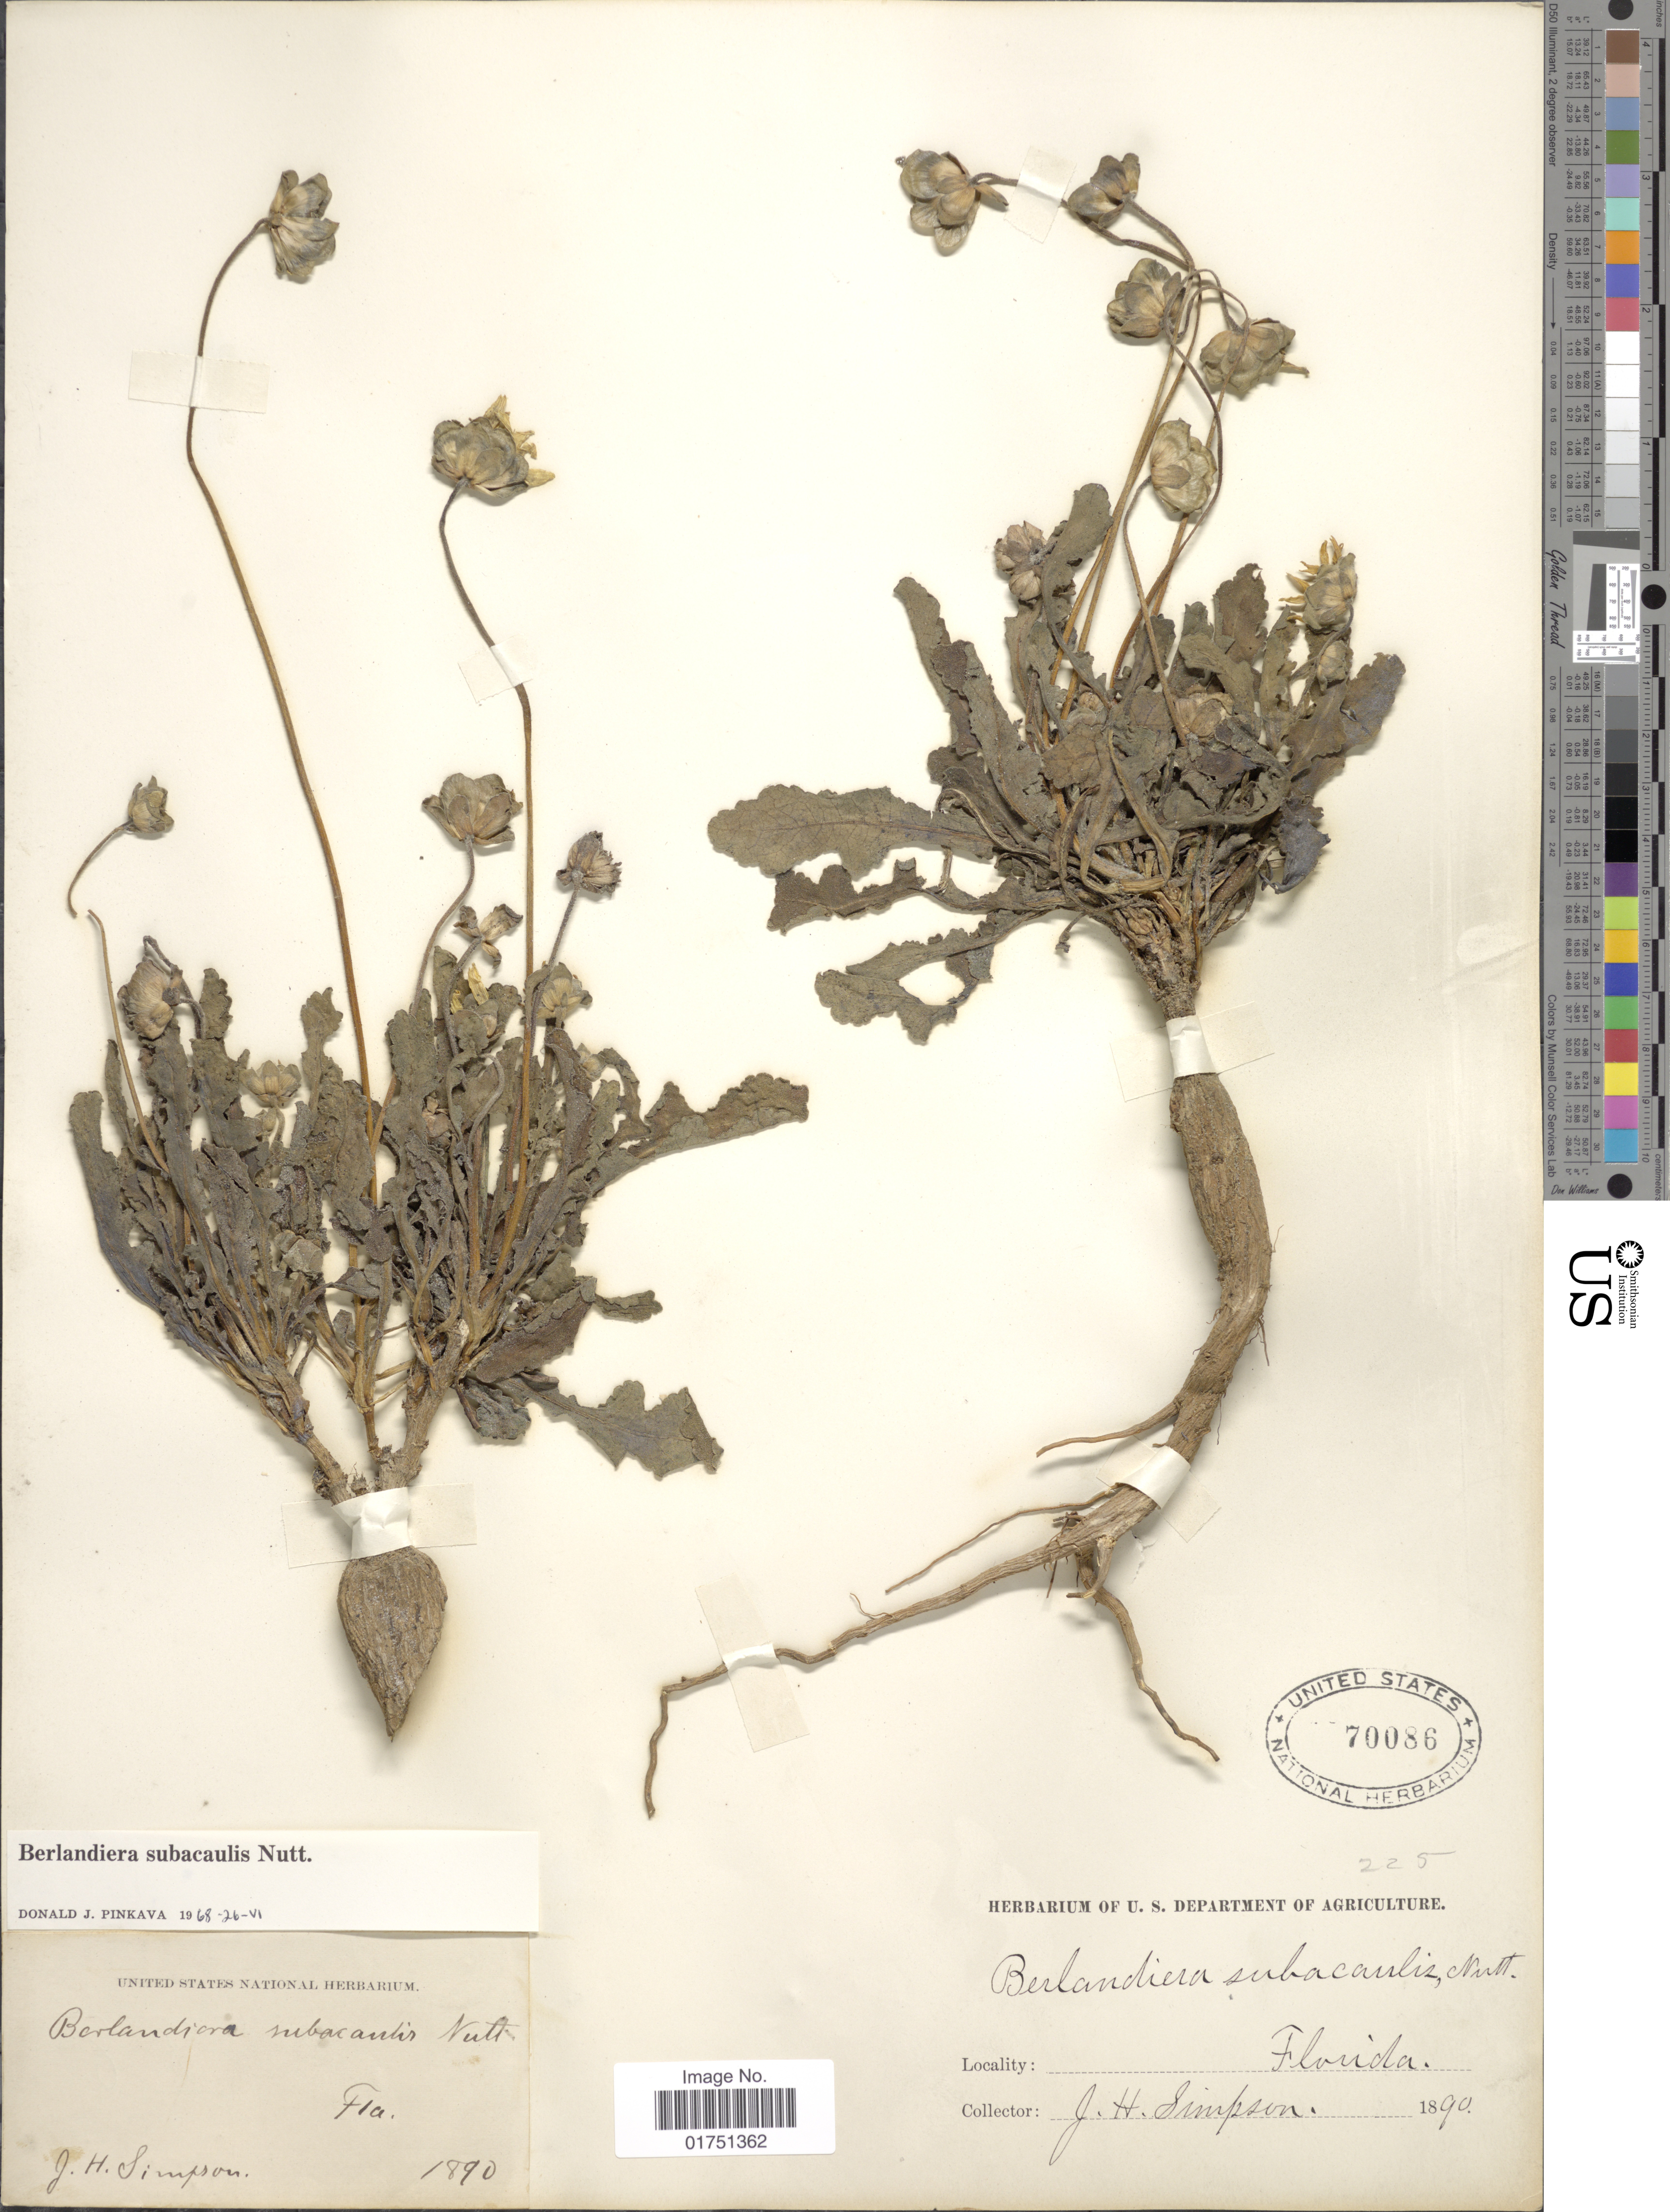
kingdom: Plantae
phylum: Tracheophyta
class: Magnoliopsida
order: Asterales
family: Asteraceae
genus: Berlandiera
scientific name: Berlandiera subacaulis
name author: Nutt.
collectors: J. H. Simpson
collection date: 1890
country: United States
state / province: Florida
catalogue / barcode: US 70086